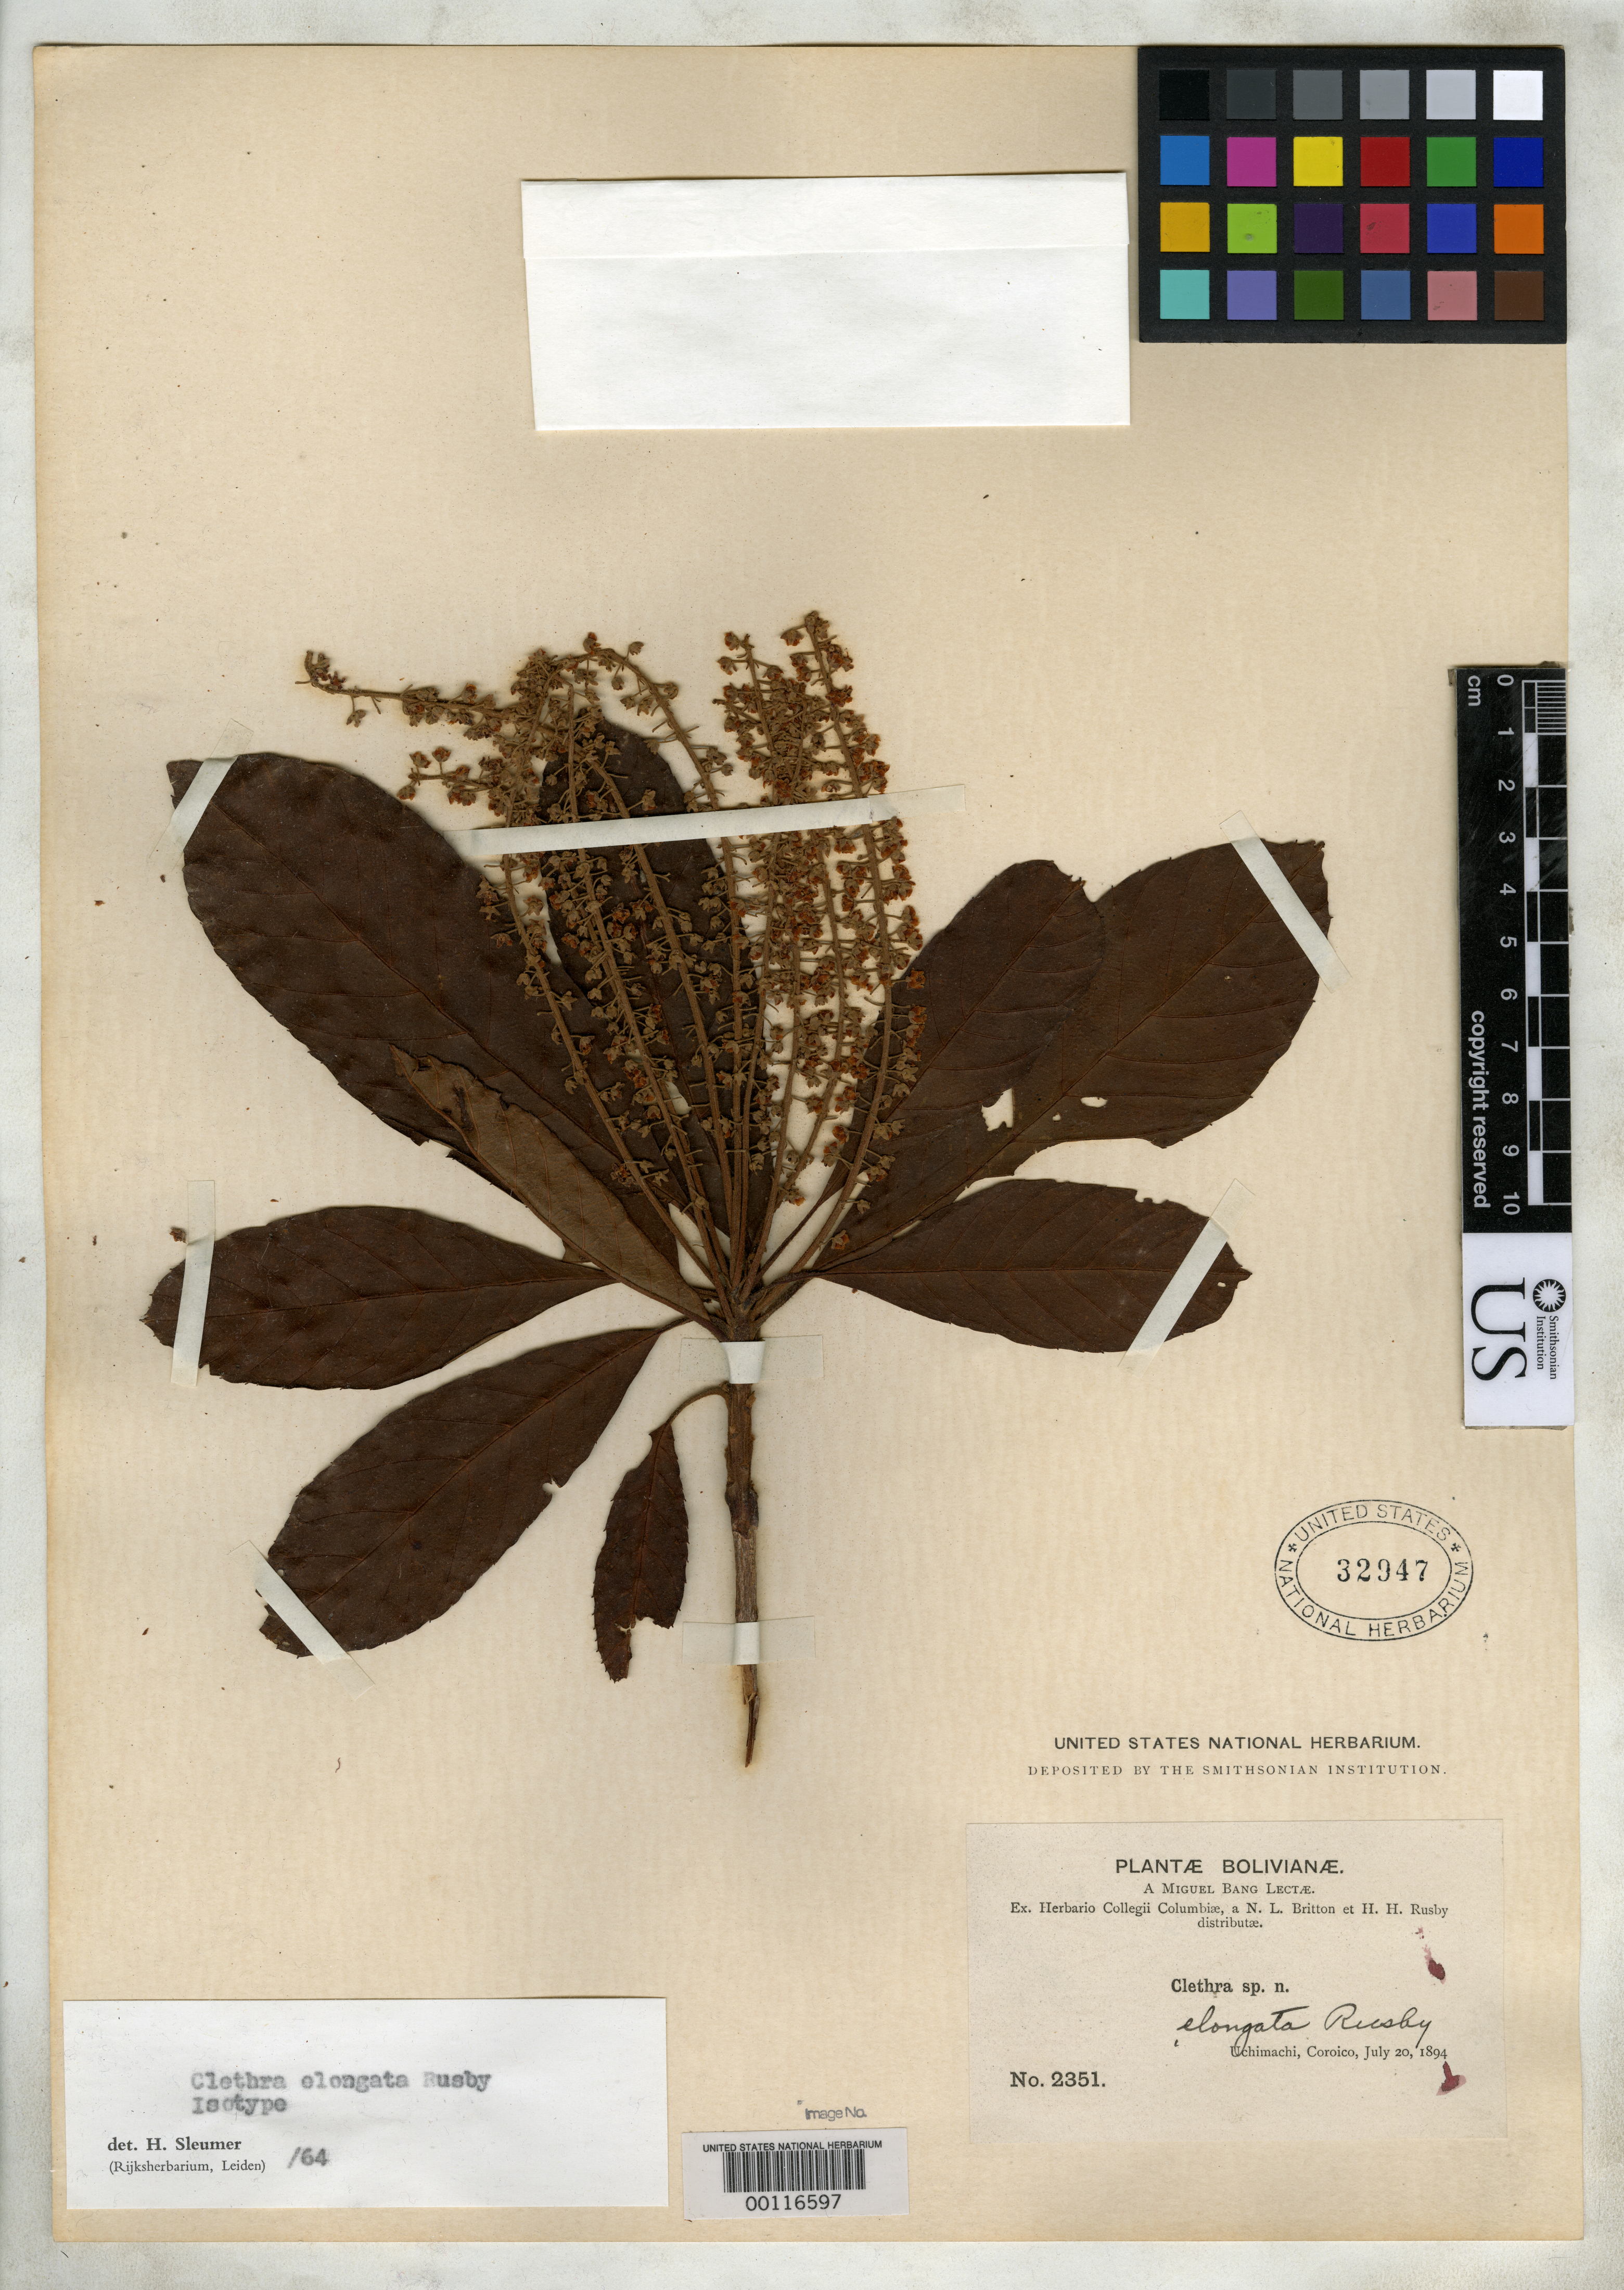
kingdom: Plantae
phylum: Tracheophyta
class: Magnoliopsida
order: Ericales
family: Clethraceae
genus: Clethra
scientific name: Clethra elongata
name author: Rusby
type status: Isotype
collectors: M. Bang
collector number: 2351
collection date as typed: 20 Jul 1894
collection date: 1894-07-20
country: Bolivia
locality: Coroico, Uchimachi.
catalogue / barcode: US 32947